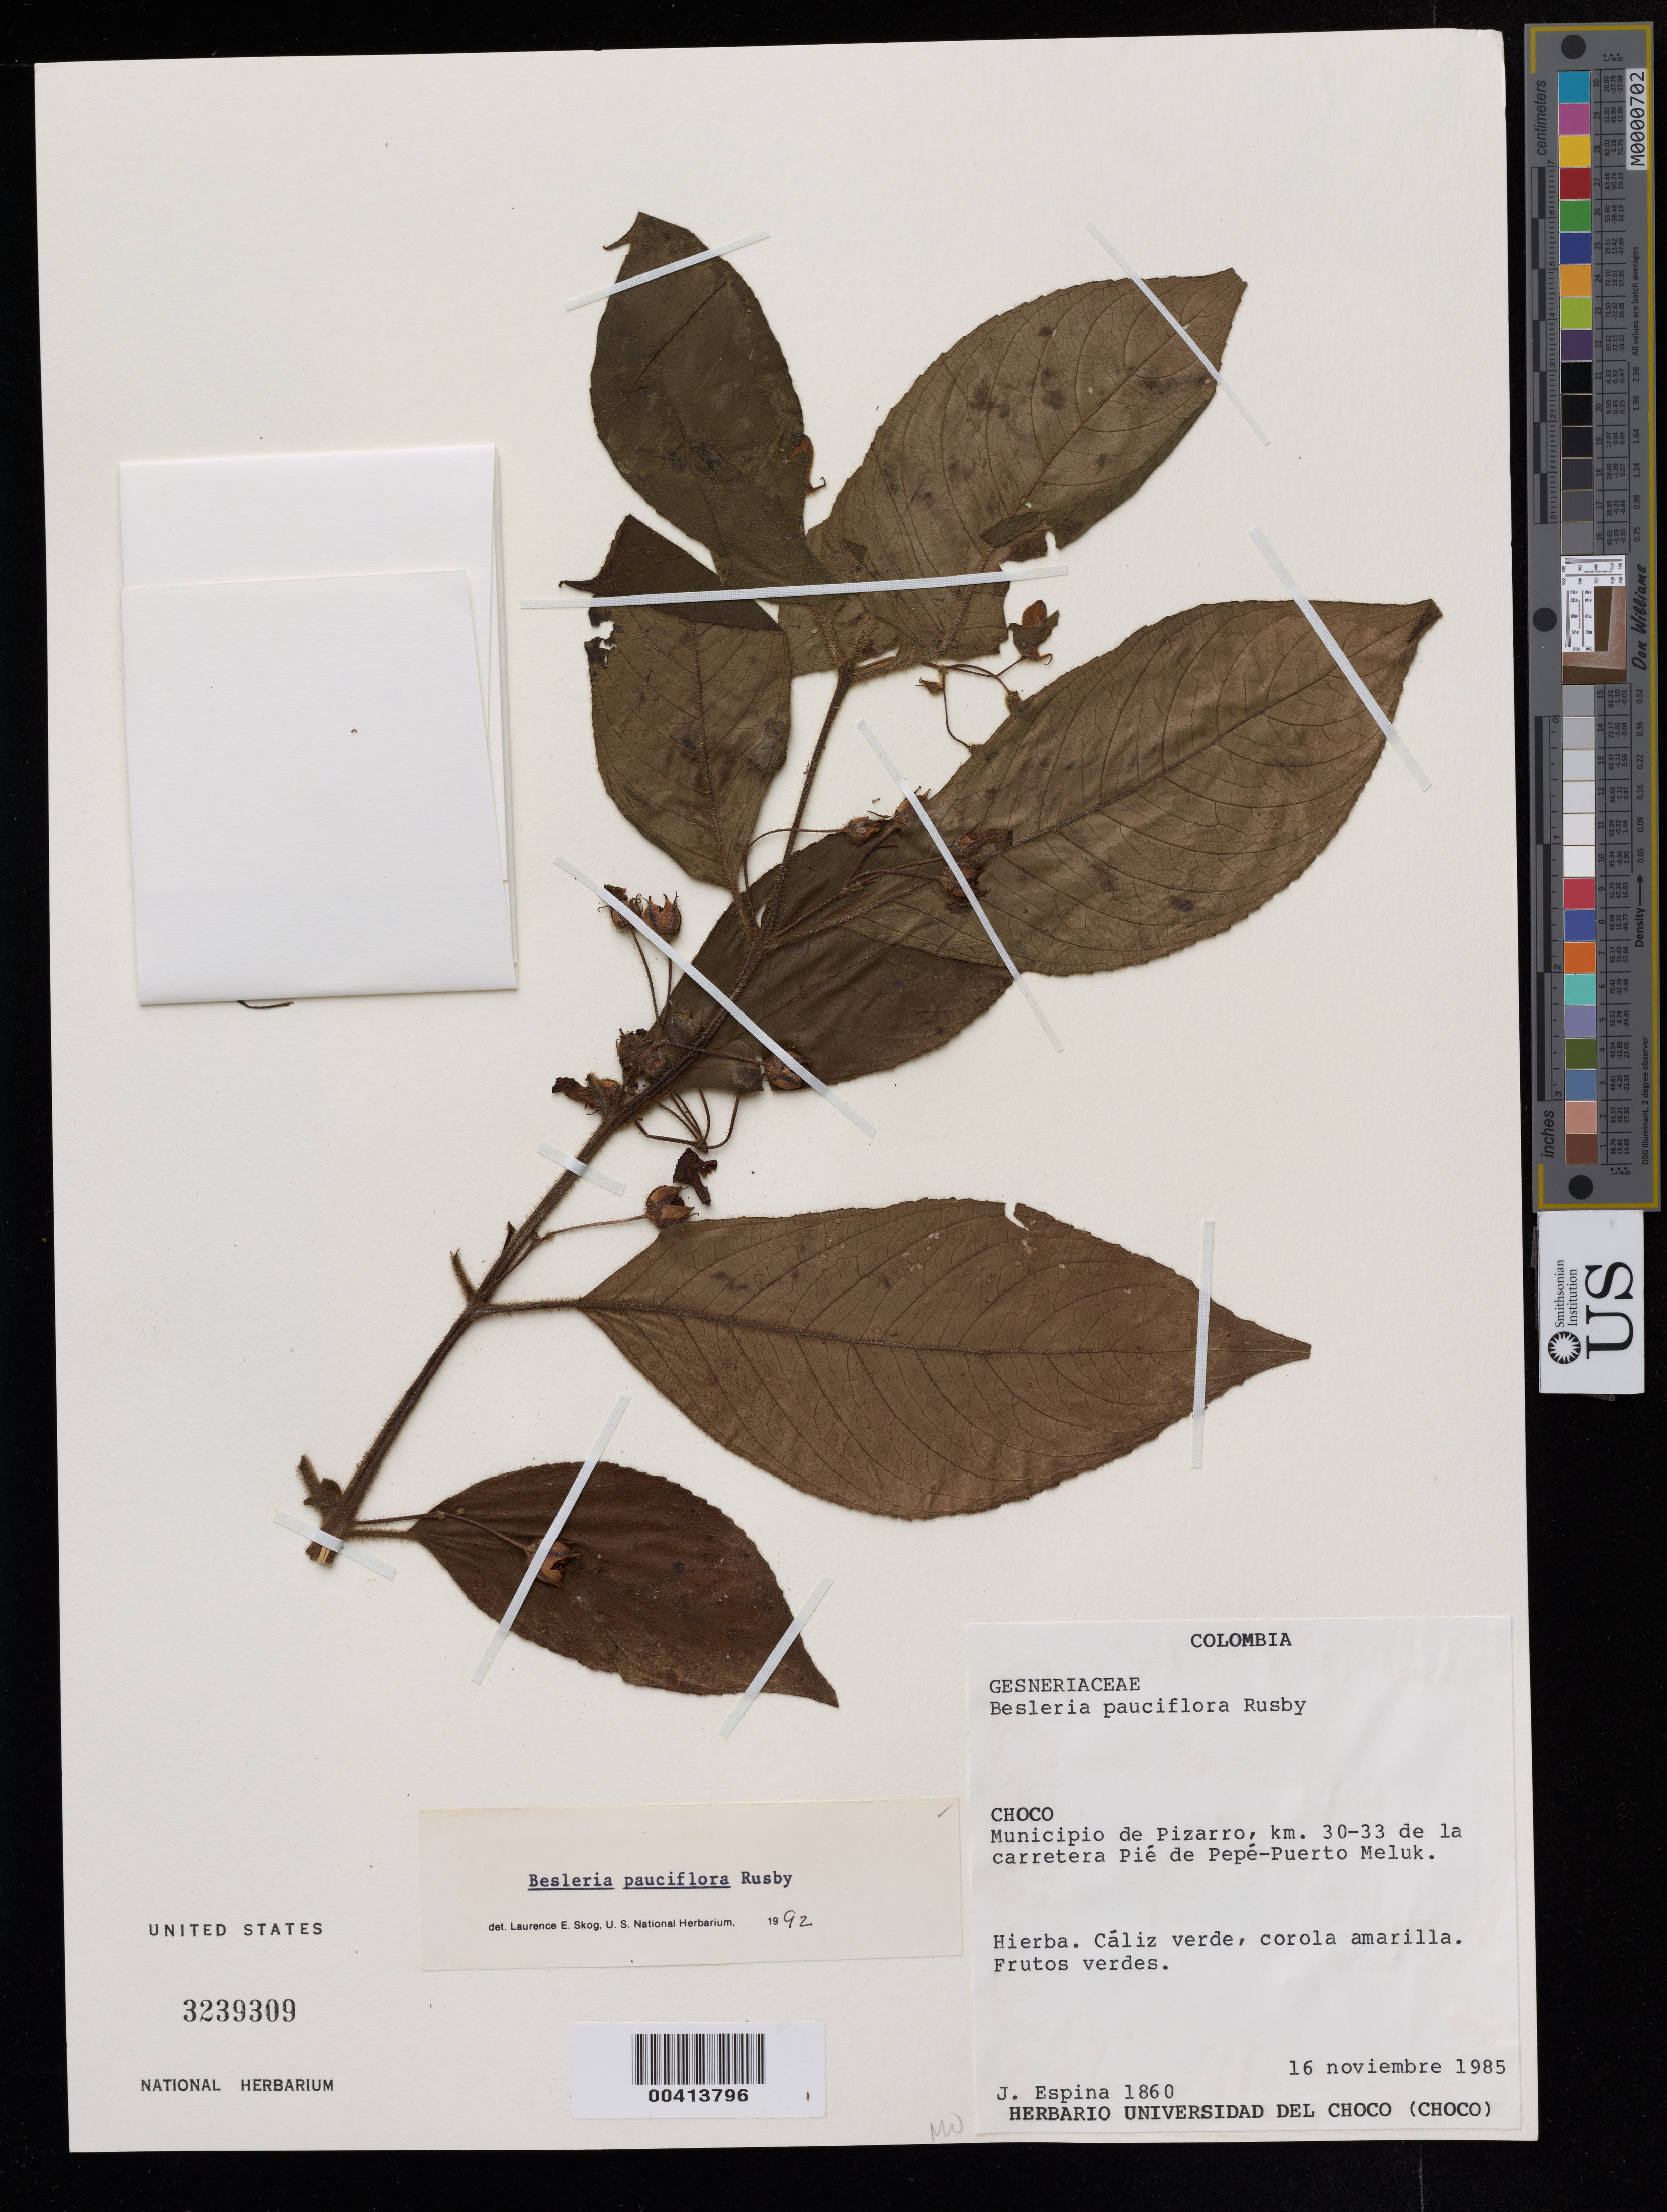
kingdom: Plantae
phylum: Tracheophyta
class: Magnoliopsida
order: Lamiales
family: Gesneriaceae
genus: Besleria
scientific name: Besleria pauciflora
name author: Rusby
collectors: J. Espina & F. Garcia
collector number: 1860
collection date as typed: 16 Nov 1985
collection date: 1985-11-16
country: Colombia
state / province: Chocó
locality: Mpio. de Pizarro, carretera Pie de Pepe-Puerto Meluk, km 30-33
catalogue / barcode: US 3239309